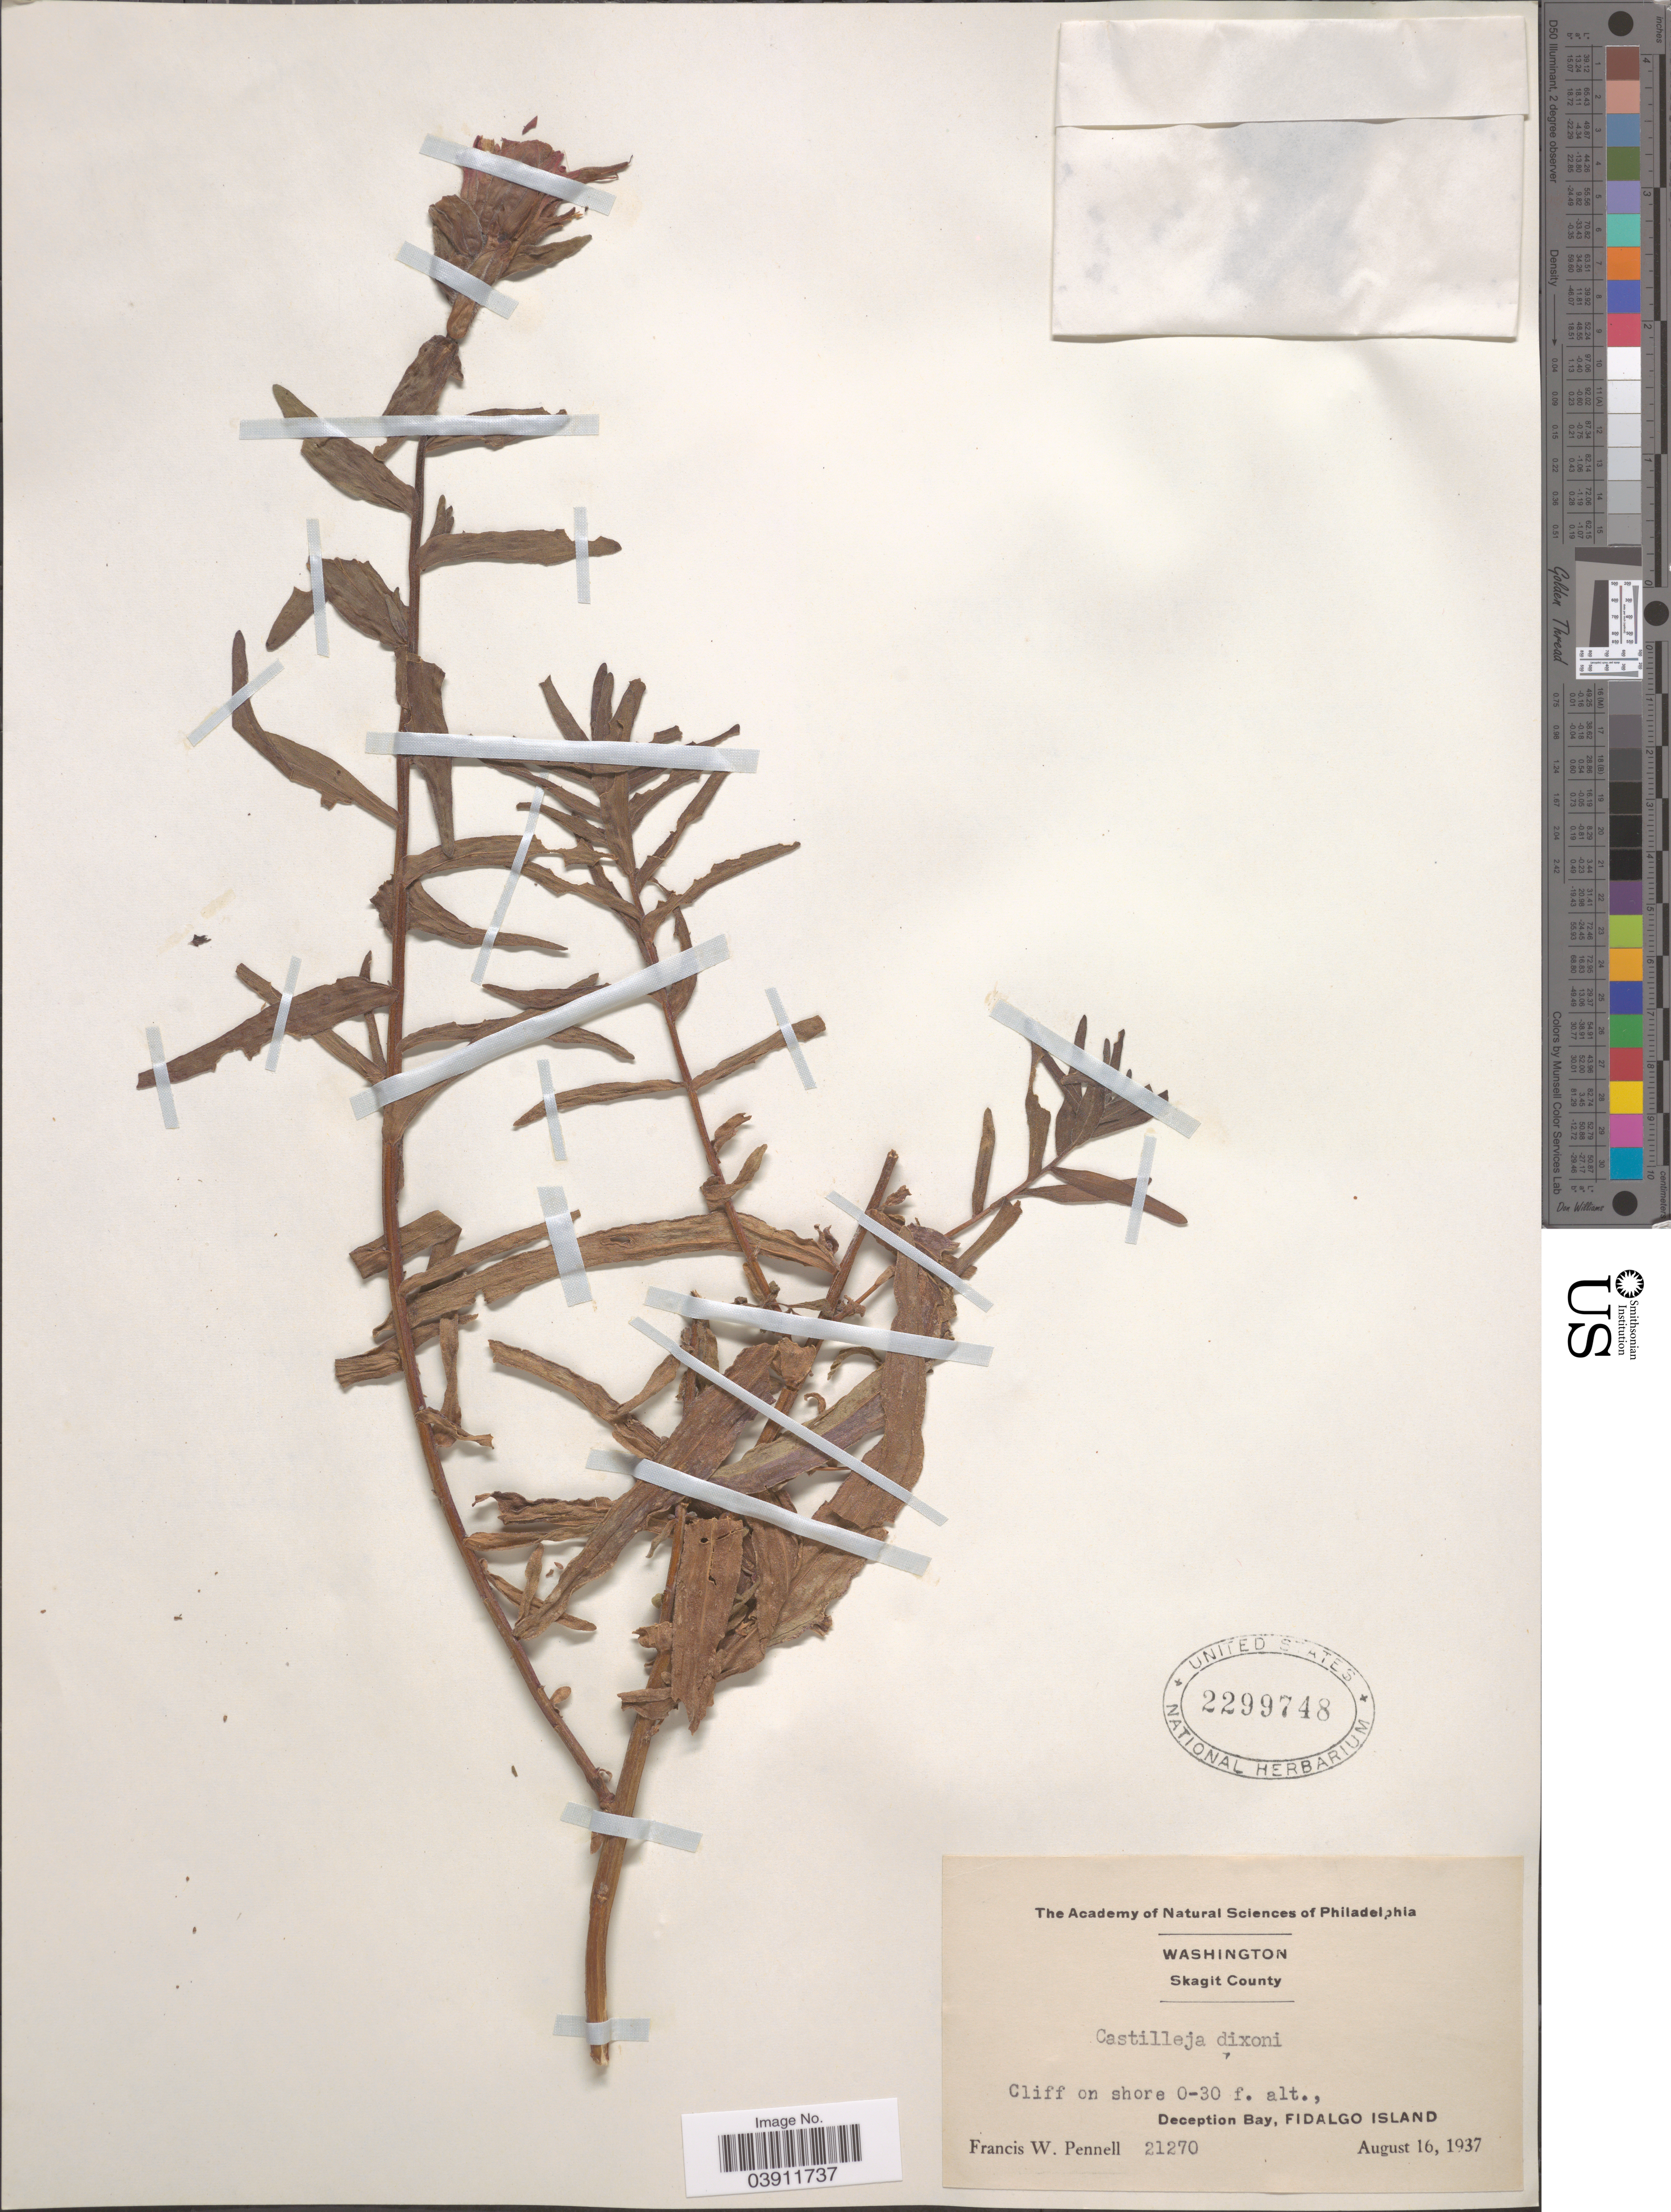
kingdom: Plantae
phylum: Tracheophyta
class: Magnoliopsida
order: Lamiales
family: Orobanchaceae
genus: Castilleja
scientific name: Castilleja dixonii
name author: Fernald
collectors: F. W. Pennell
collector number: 21270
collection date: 1937-08-16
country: United States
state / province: Washington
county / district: Skagit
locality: Skagit County. Deception Bay, Fidalgo Island.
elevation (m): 0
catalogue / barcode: US 2299748